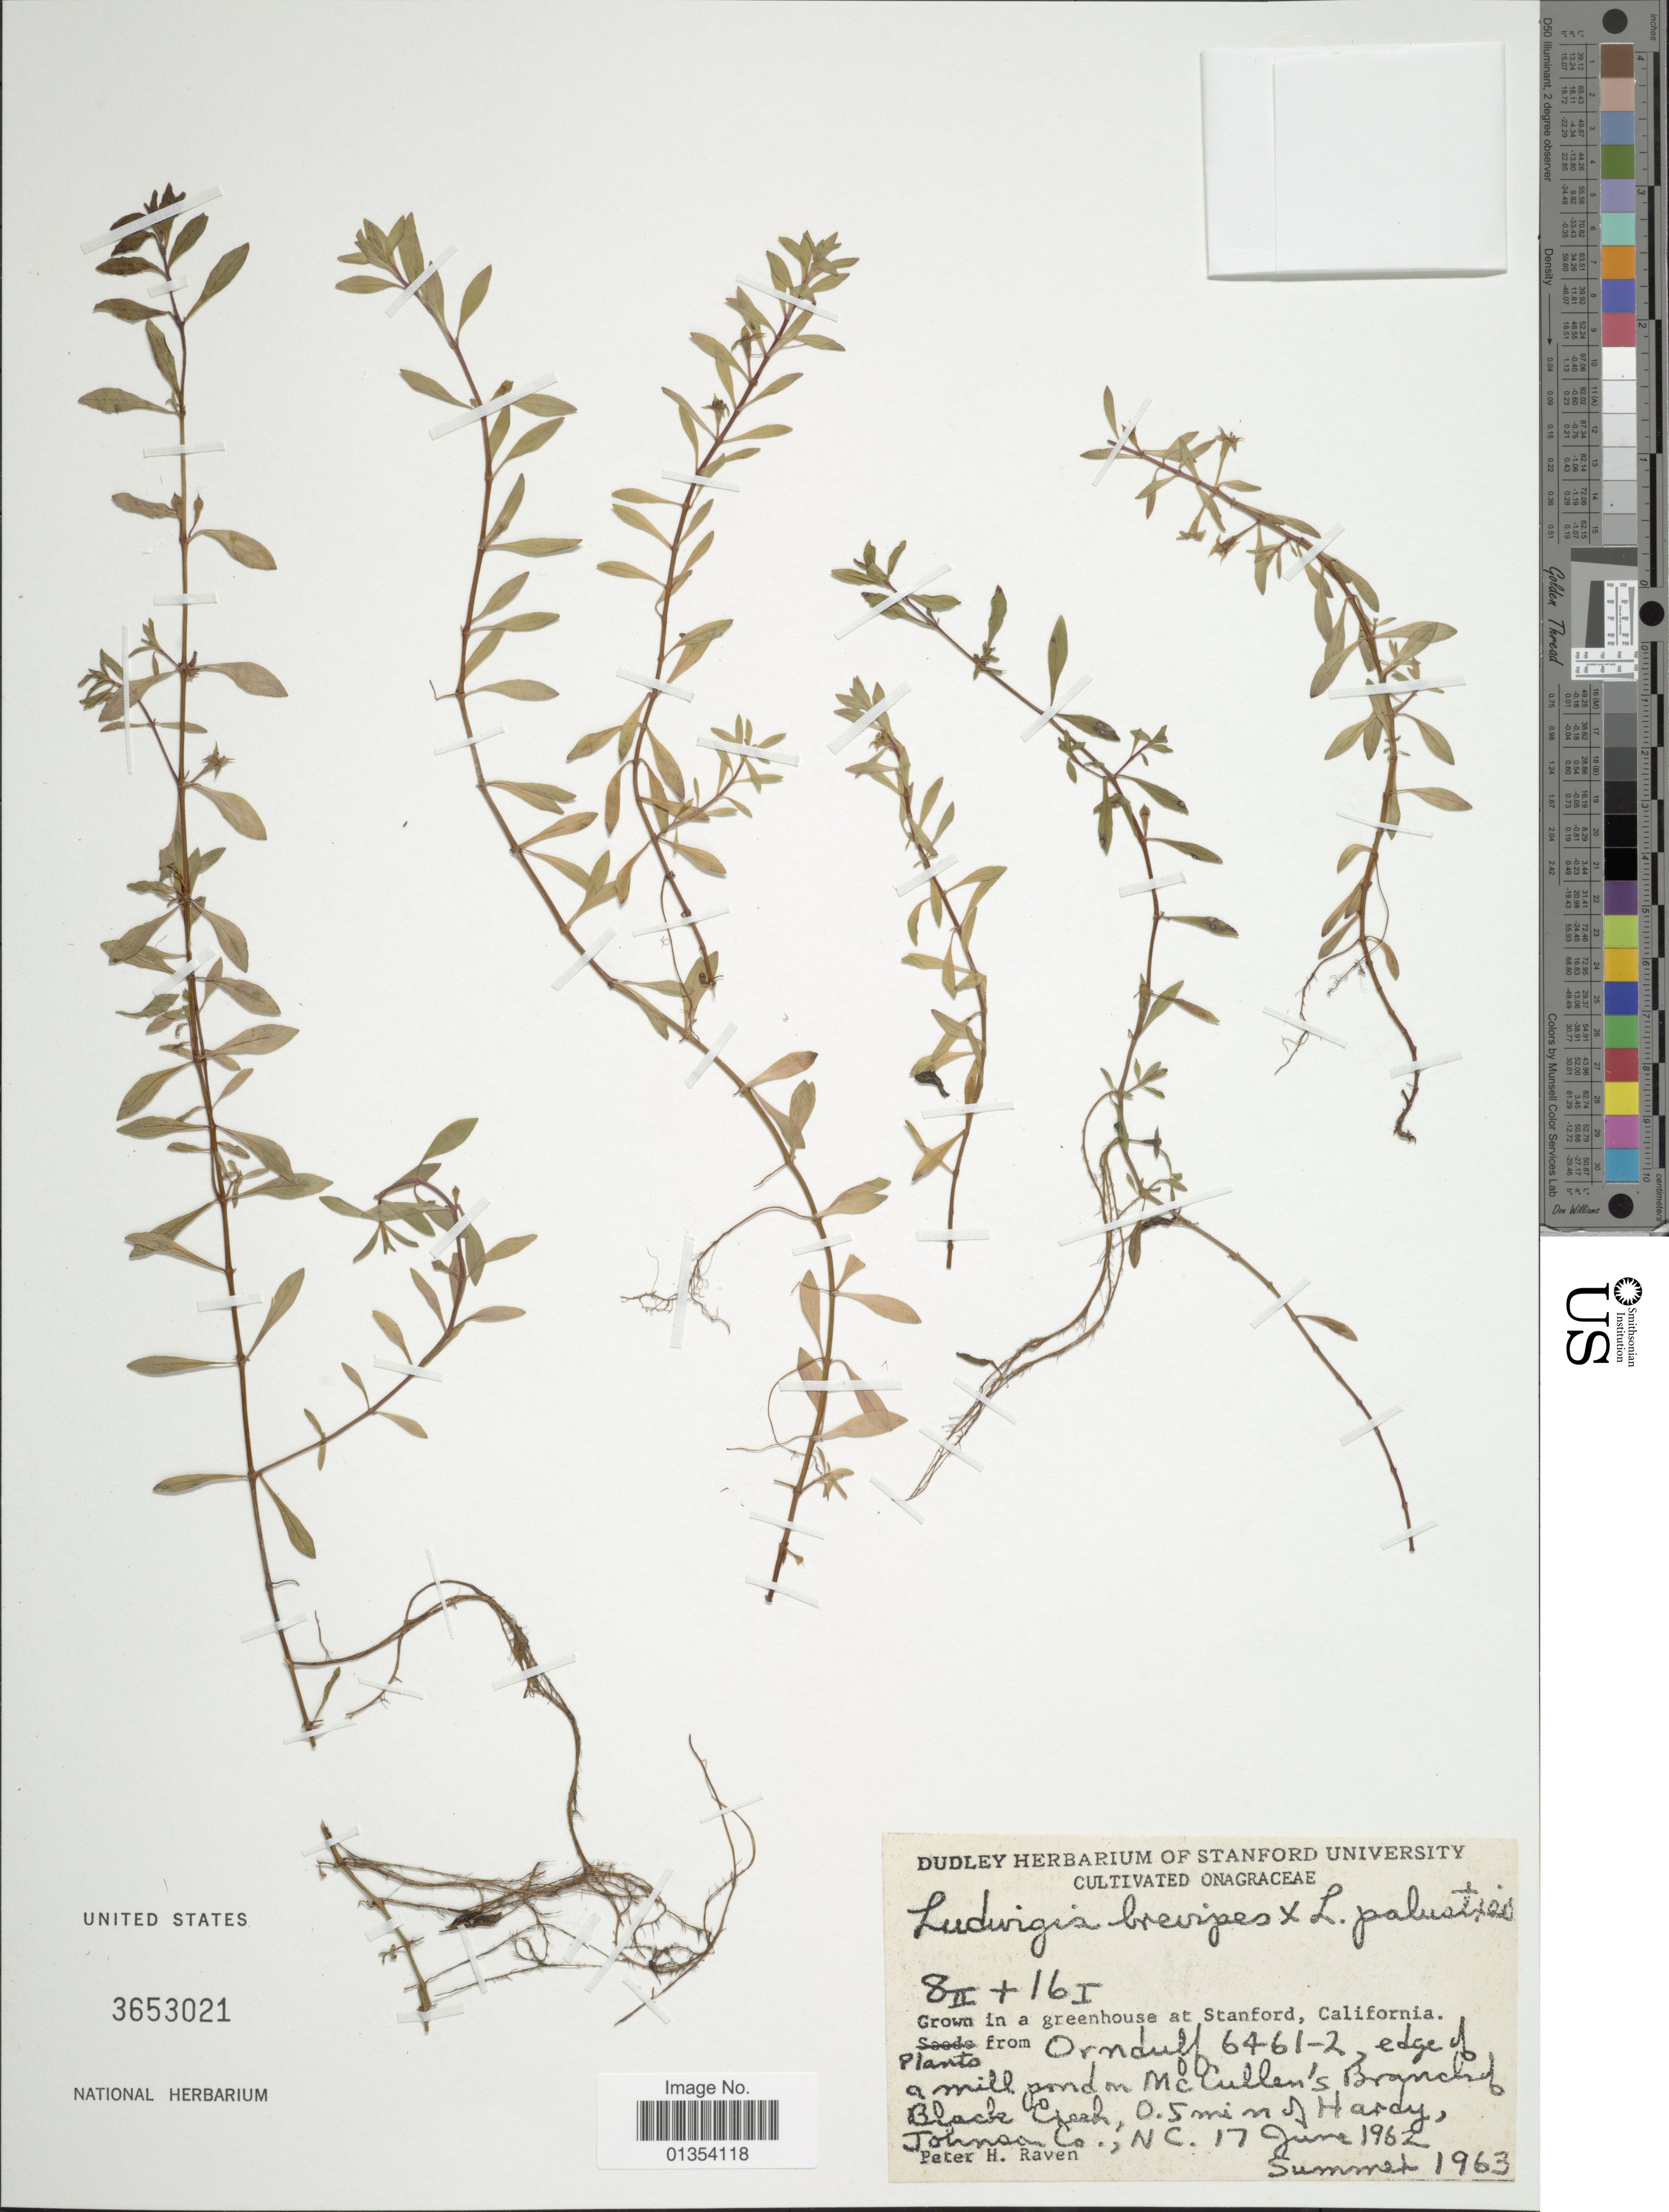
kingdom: Plantae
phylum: Tracheophyta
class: Magnoliopsida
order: Myrtales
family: Onagraceae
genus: Ludwigia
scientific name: Ludwigia x lacustris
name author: Eames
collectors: P. Raven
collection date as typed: Summer 1963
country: United States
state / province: California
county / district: Santa Clara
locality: In a greenhouse at Stanford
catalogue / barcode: US 3653021